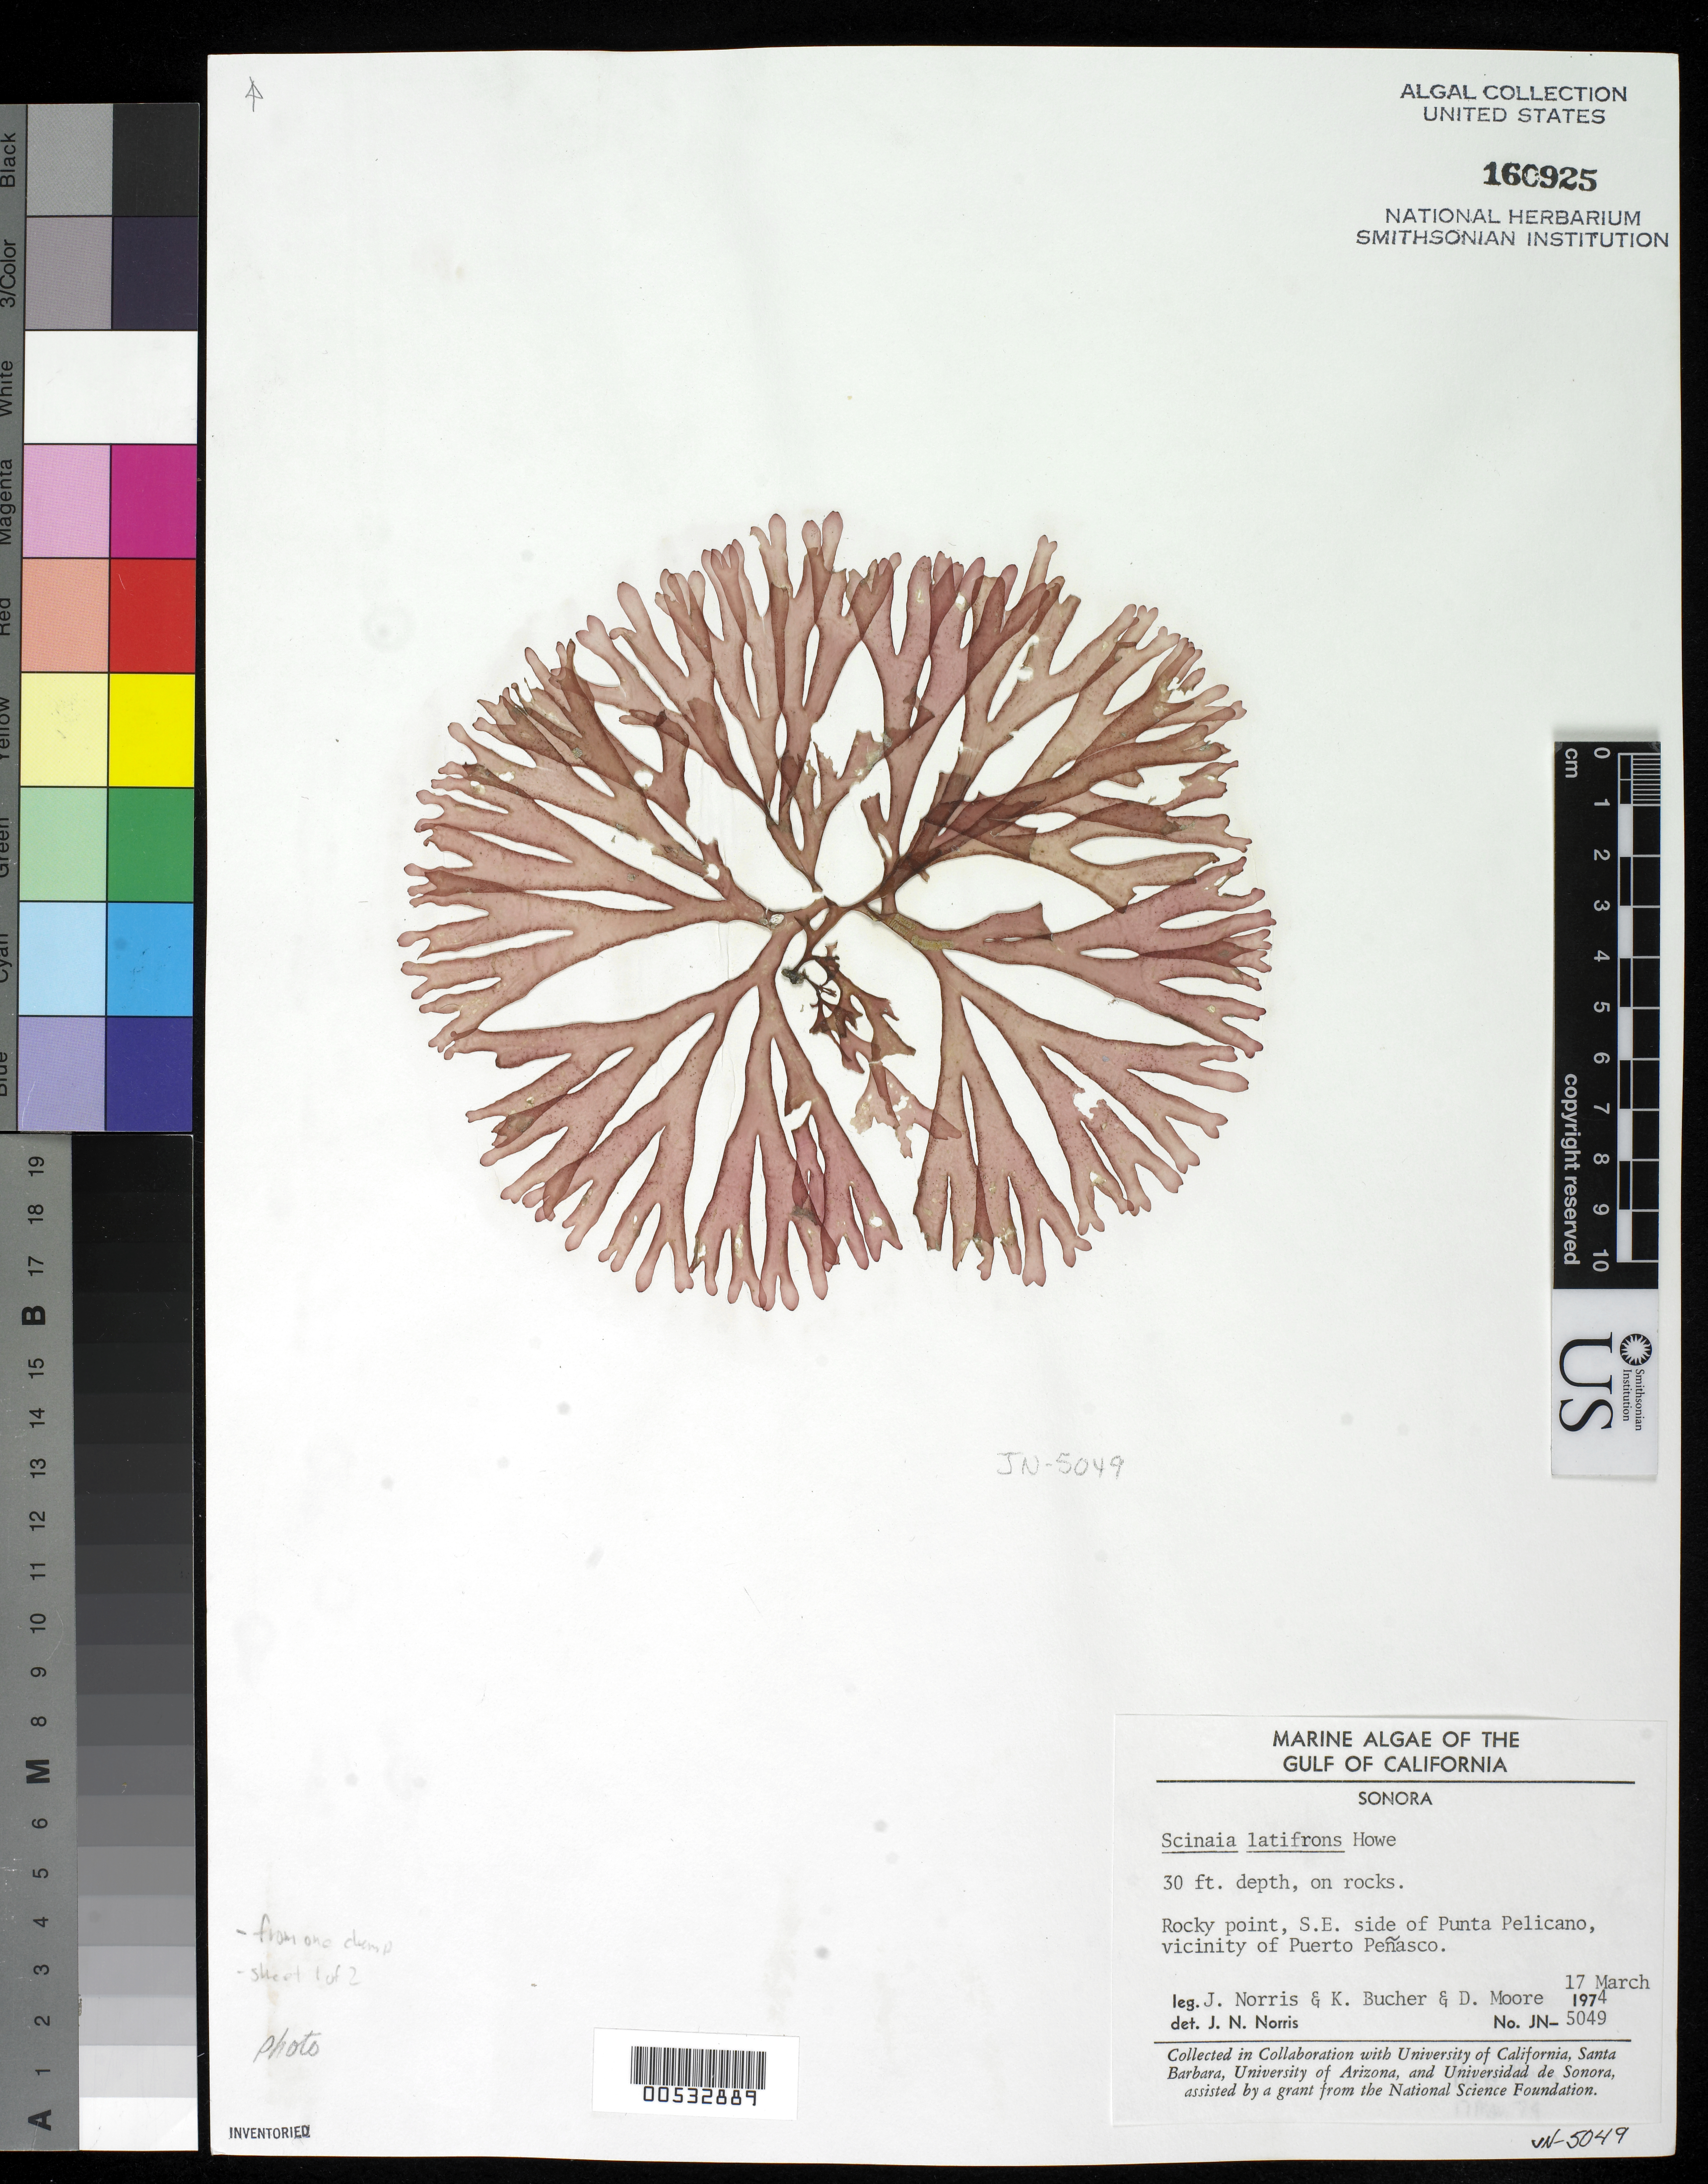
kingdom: Plantae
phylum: Rhodophyta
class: Florideophyceae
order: Nemaliales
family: Scinaiaceae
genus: Scinaia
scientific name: Scinaia latifrons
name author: M. Howe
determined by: Norris, James N.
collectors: J. N. Norris, K. E. Bucher & D. Moore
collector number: JN-5049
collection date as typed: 17 Mar 1974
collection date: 1974-03-17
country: Mexico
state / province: Sonora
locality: Punta Pelicano, Puerto Penasco area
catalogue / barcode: US 160925